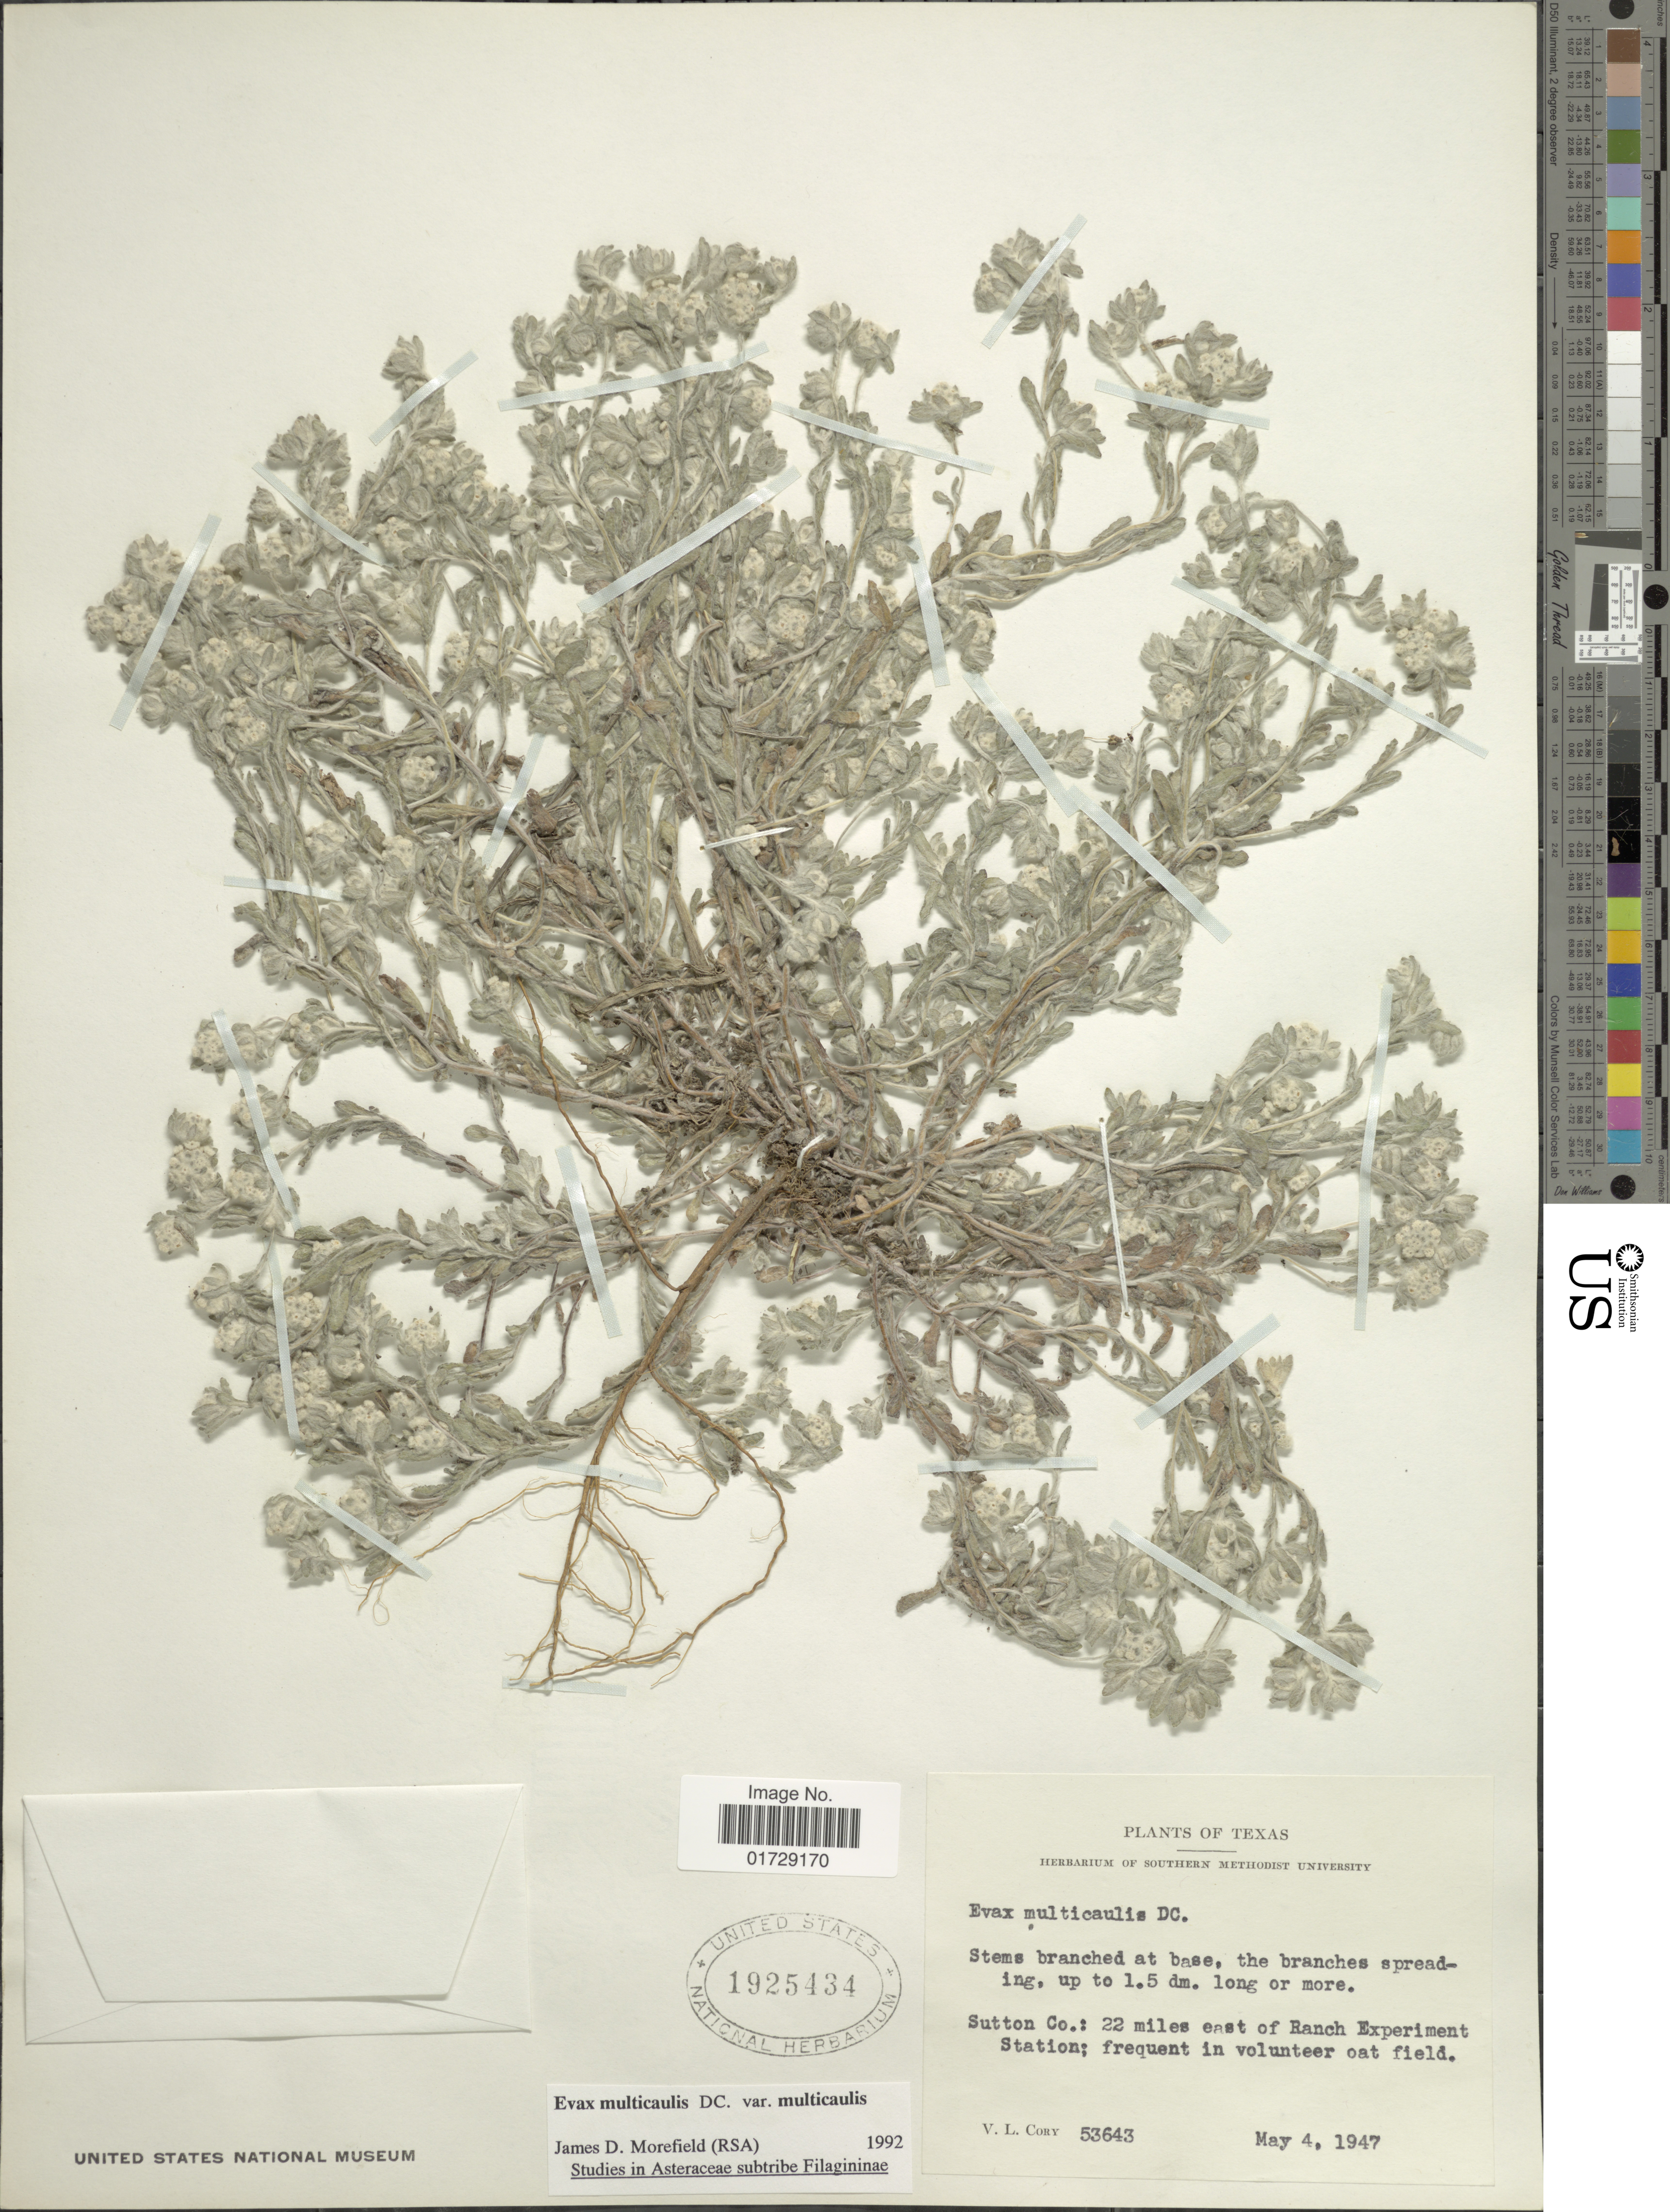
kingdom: Plantae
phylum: Tracheophyta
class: Magnoliopsida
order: Asterales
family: Asteraceae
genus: Evax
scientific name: Evax multicaulis var. multicaulis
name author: DC.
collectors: V. Cory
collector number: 53643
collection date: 1947-05-04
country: United States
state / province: Texas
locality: Sutton Co.: 22 miles east of Ranch Experiment Station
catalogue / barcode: US 1925434